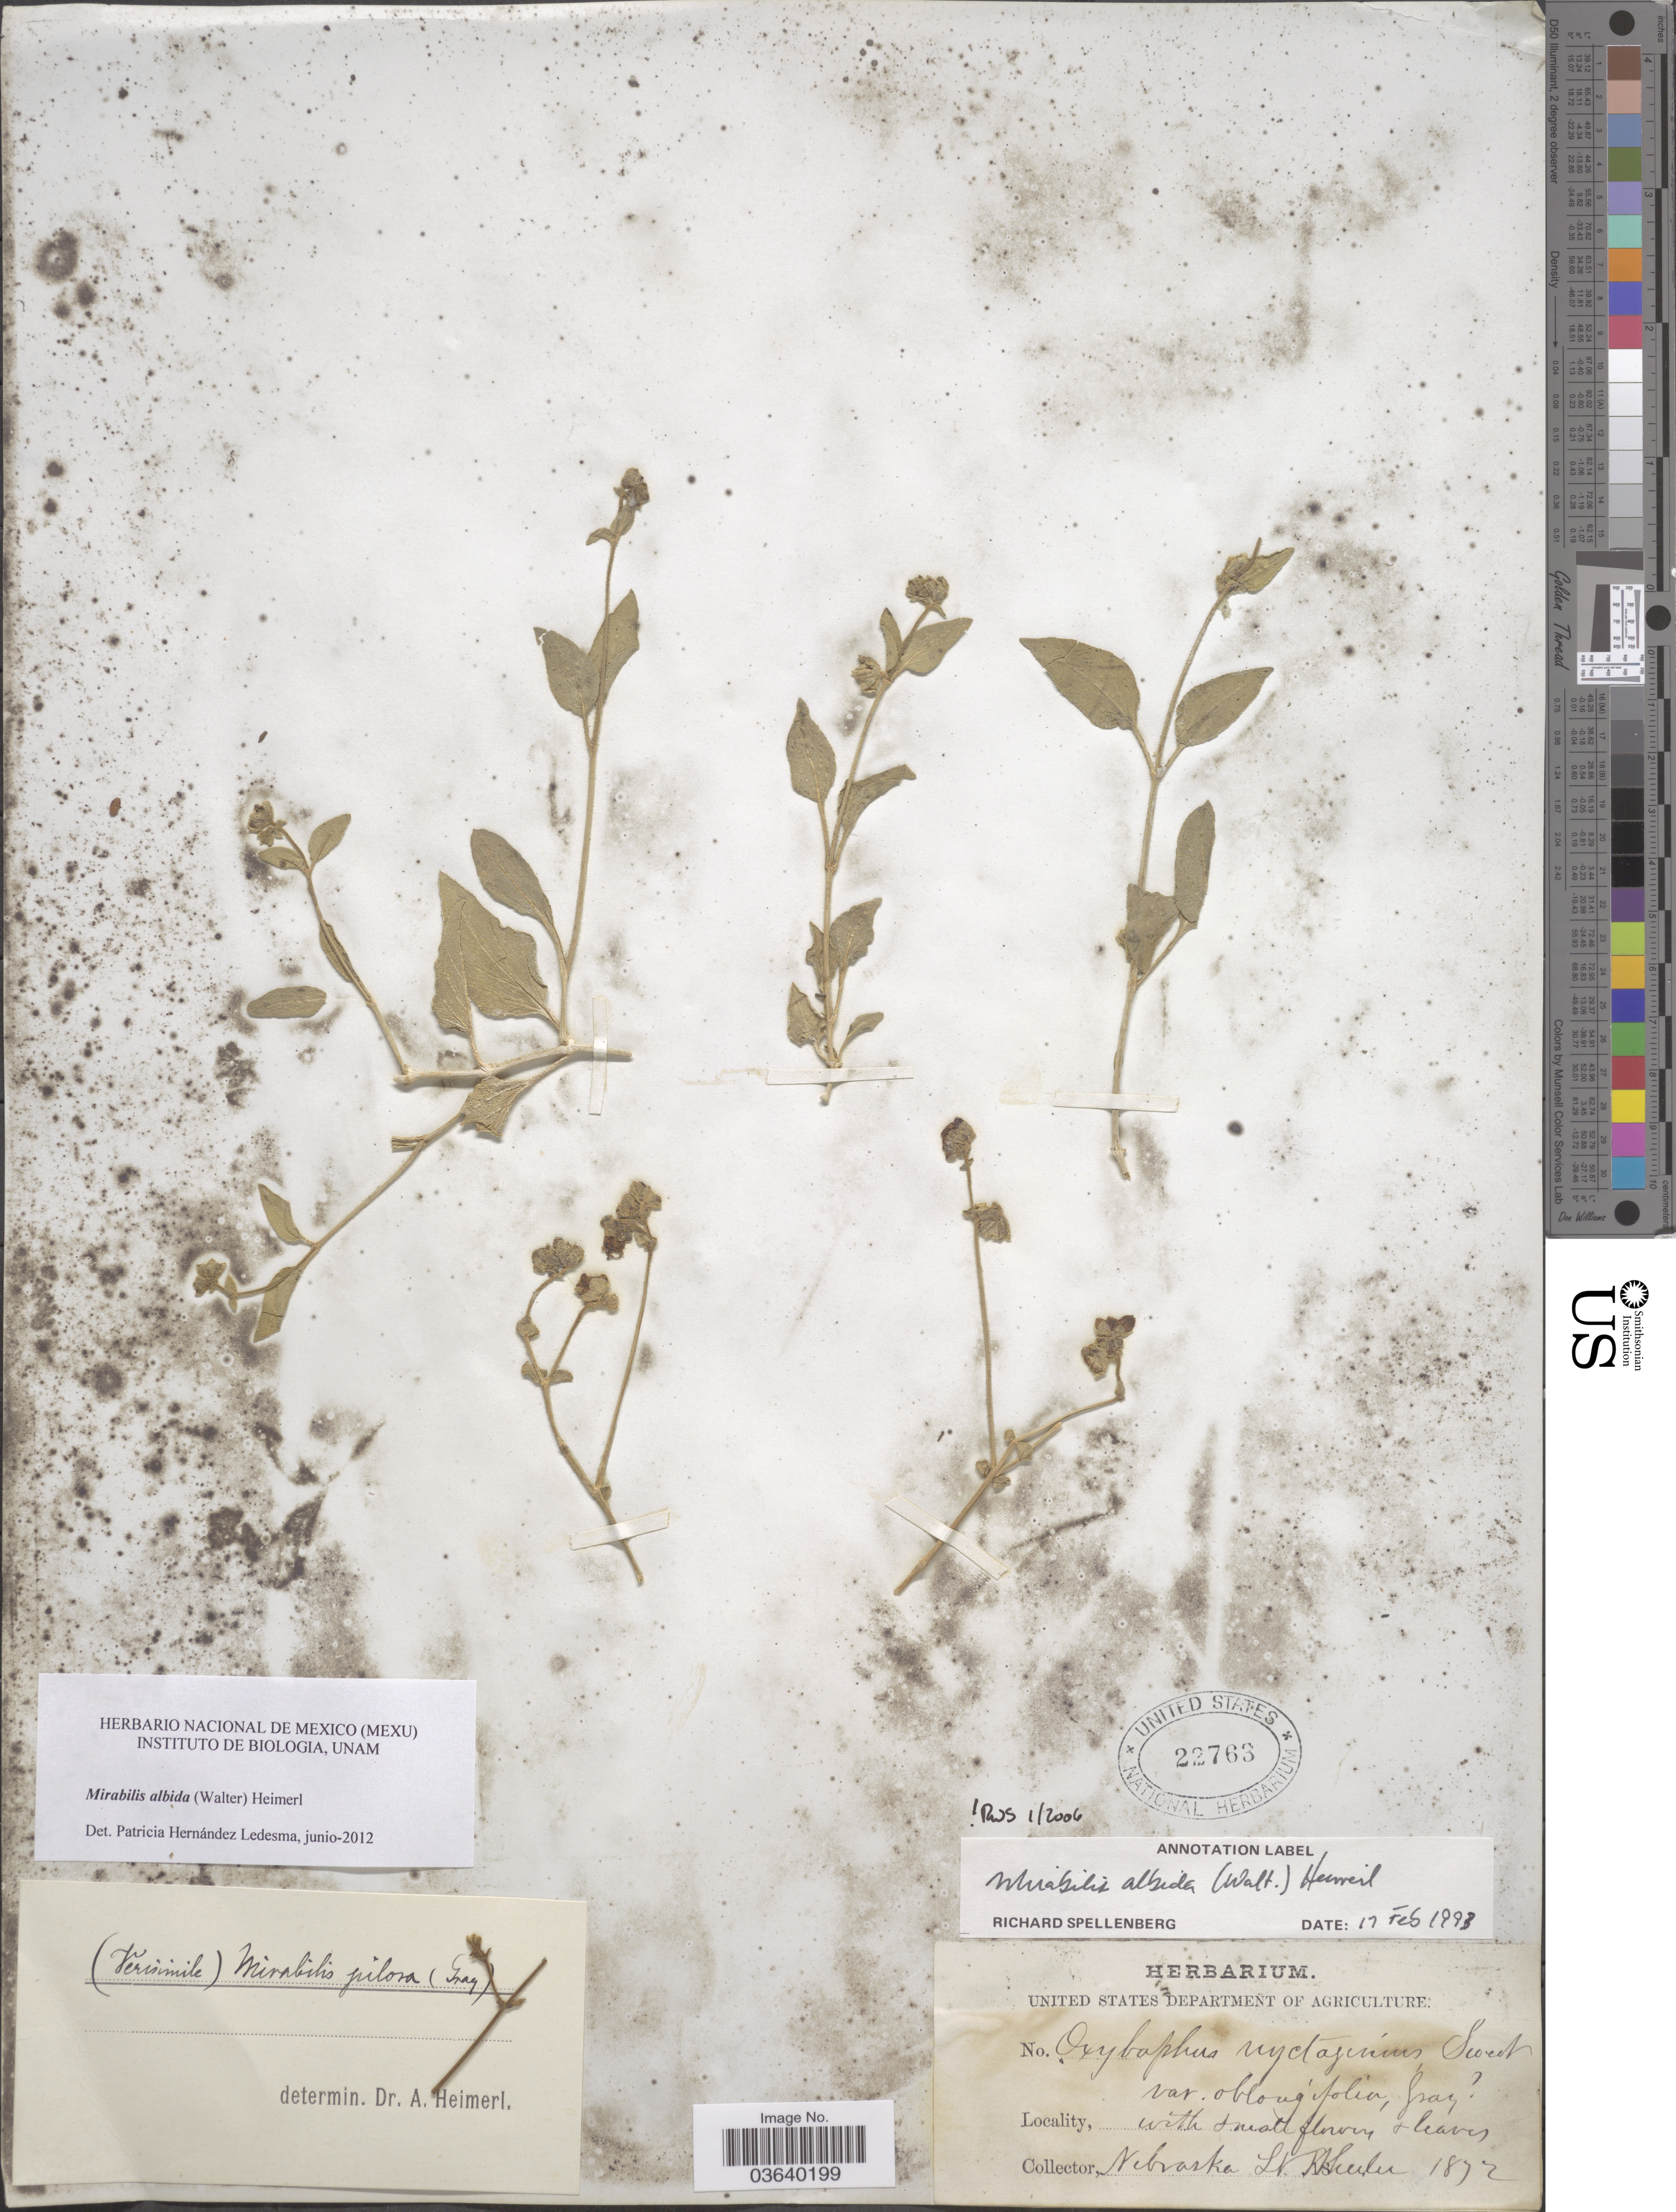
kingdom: Plantae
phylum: Tracheophyta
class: Magnoliopsida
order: Caryophyllales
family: Nyctaginaceae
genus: Mirabilis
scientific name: Mirabilis albida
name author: (Walter) Heimerl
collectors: Wheeler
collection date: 1892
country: United States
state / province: Nebraska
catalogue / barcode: US 22763